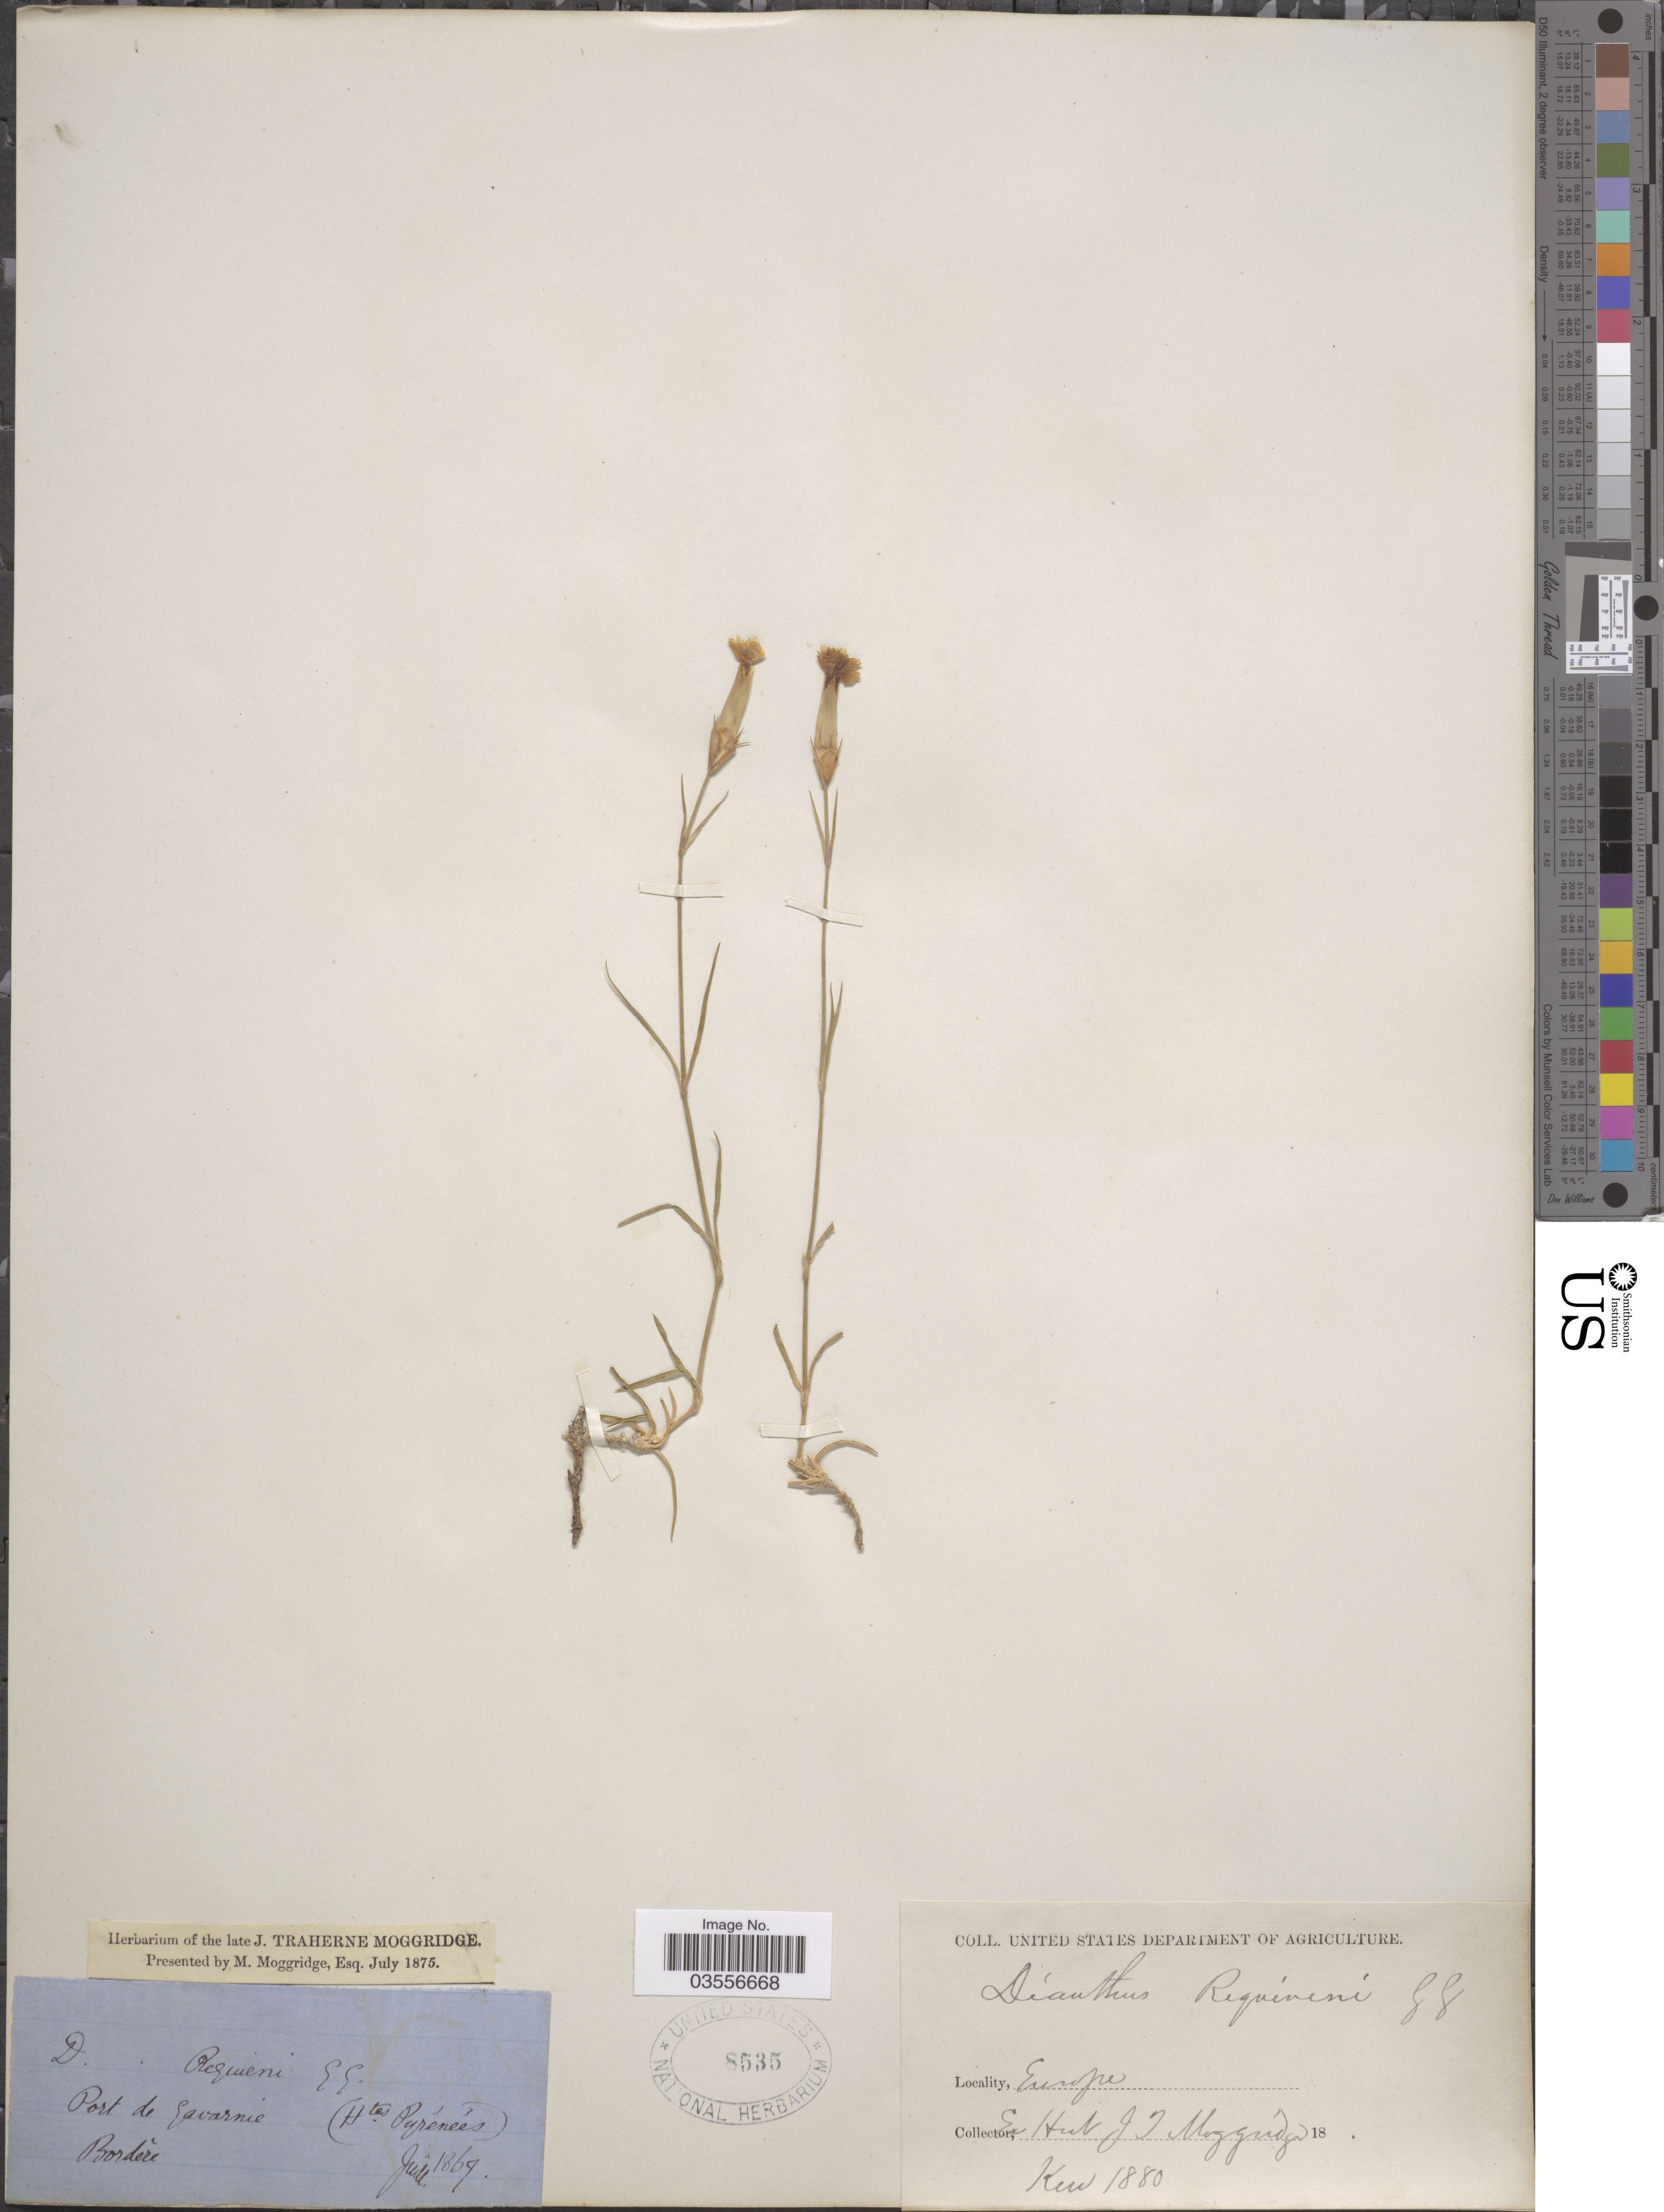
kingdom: Plantae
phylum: Tracheophyta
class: Magnoliopsida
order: Caryophyllales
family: Caryophyllaceae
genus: Dianthus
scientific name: Dianthus requienii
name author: Godr.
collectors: -. Bordère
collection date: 1869-07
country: France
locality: Port de Gavarnie. (Htes. Pyrénées). Europe.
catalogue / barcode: US 8535